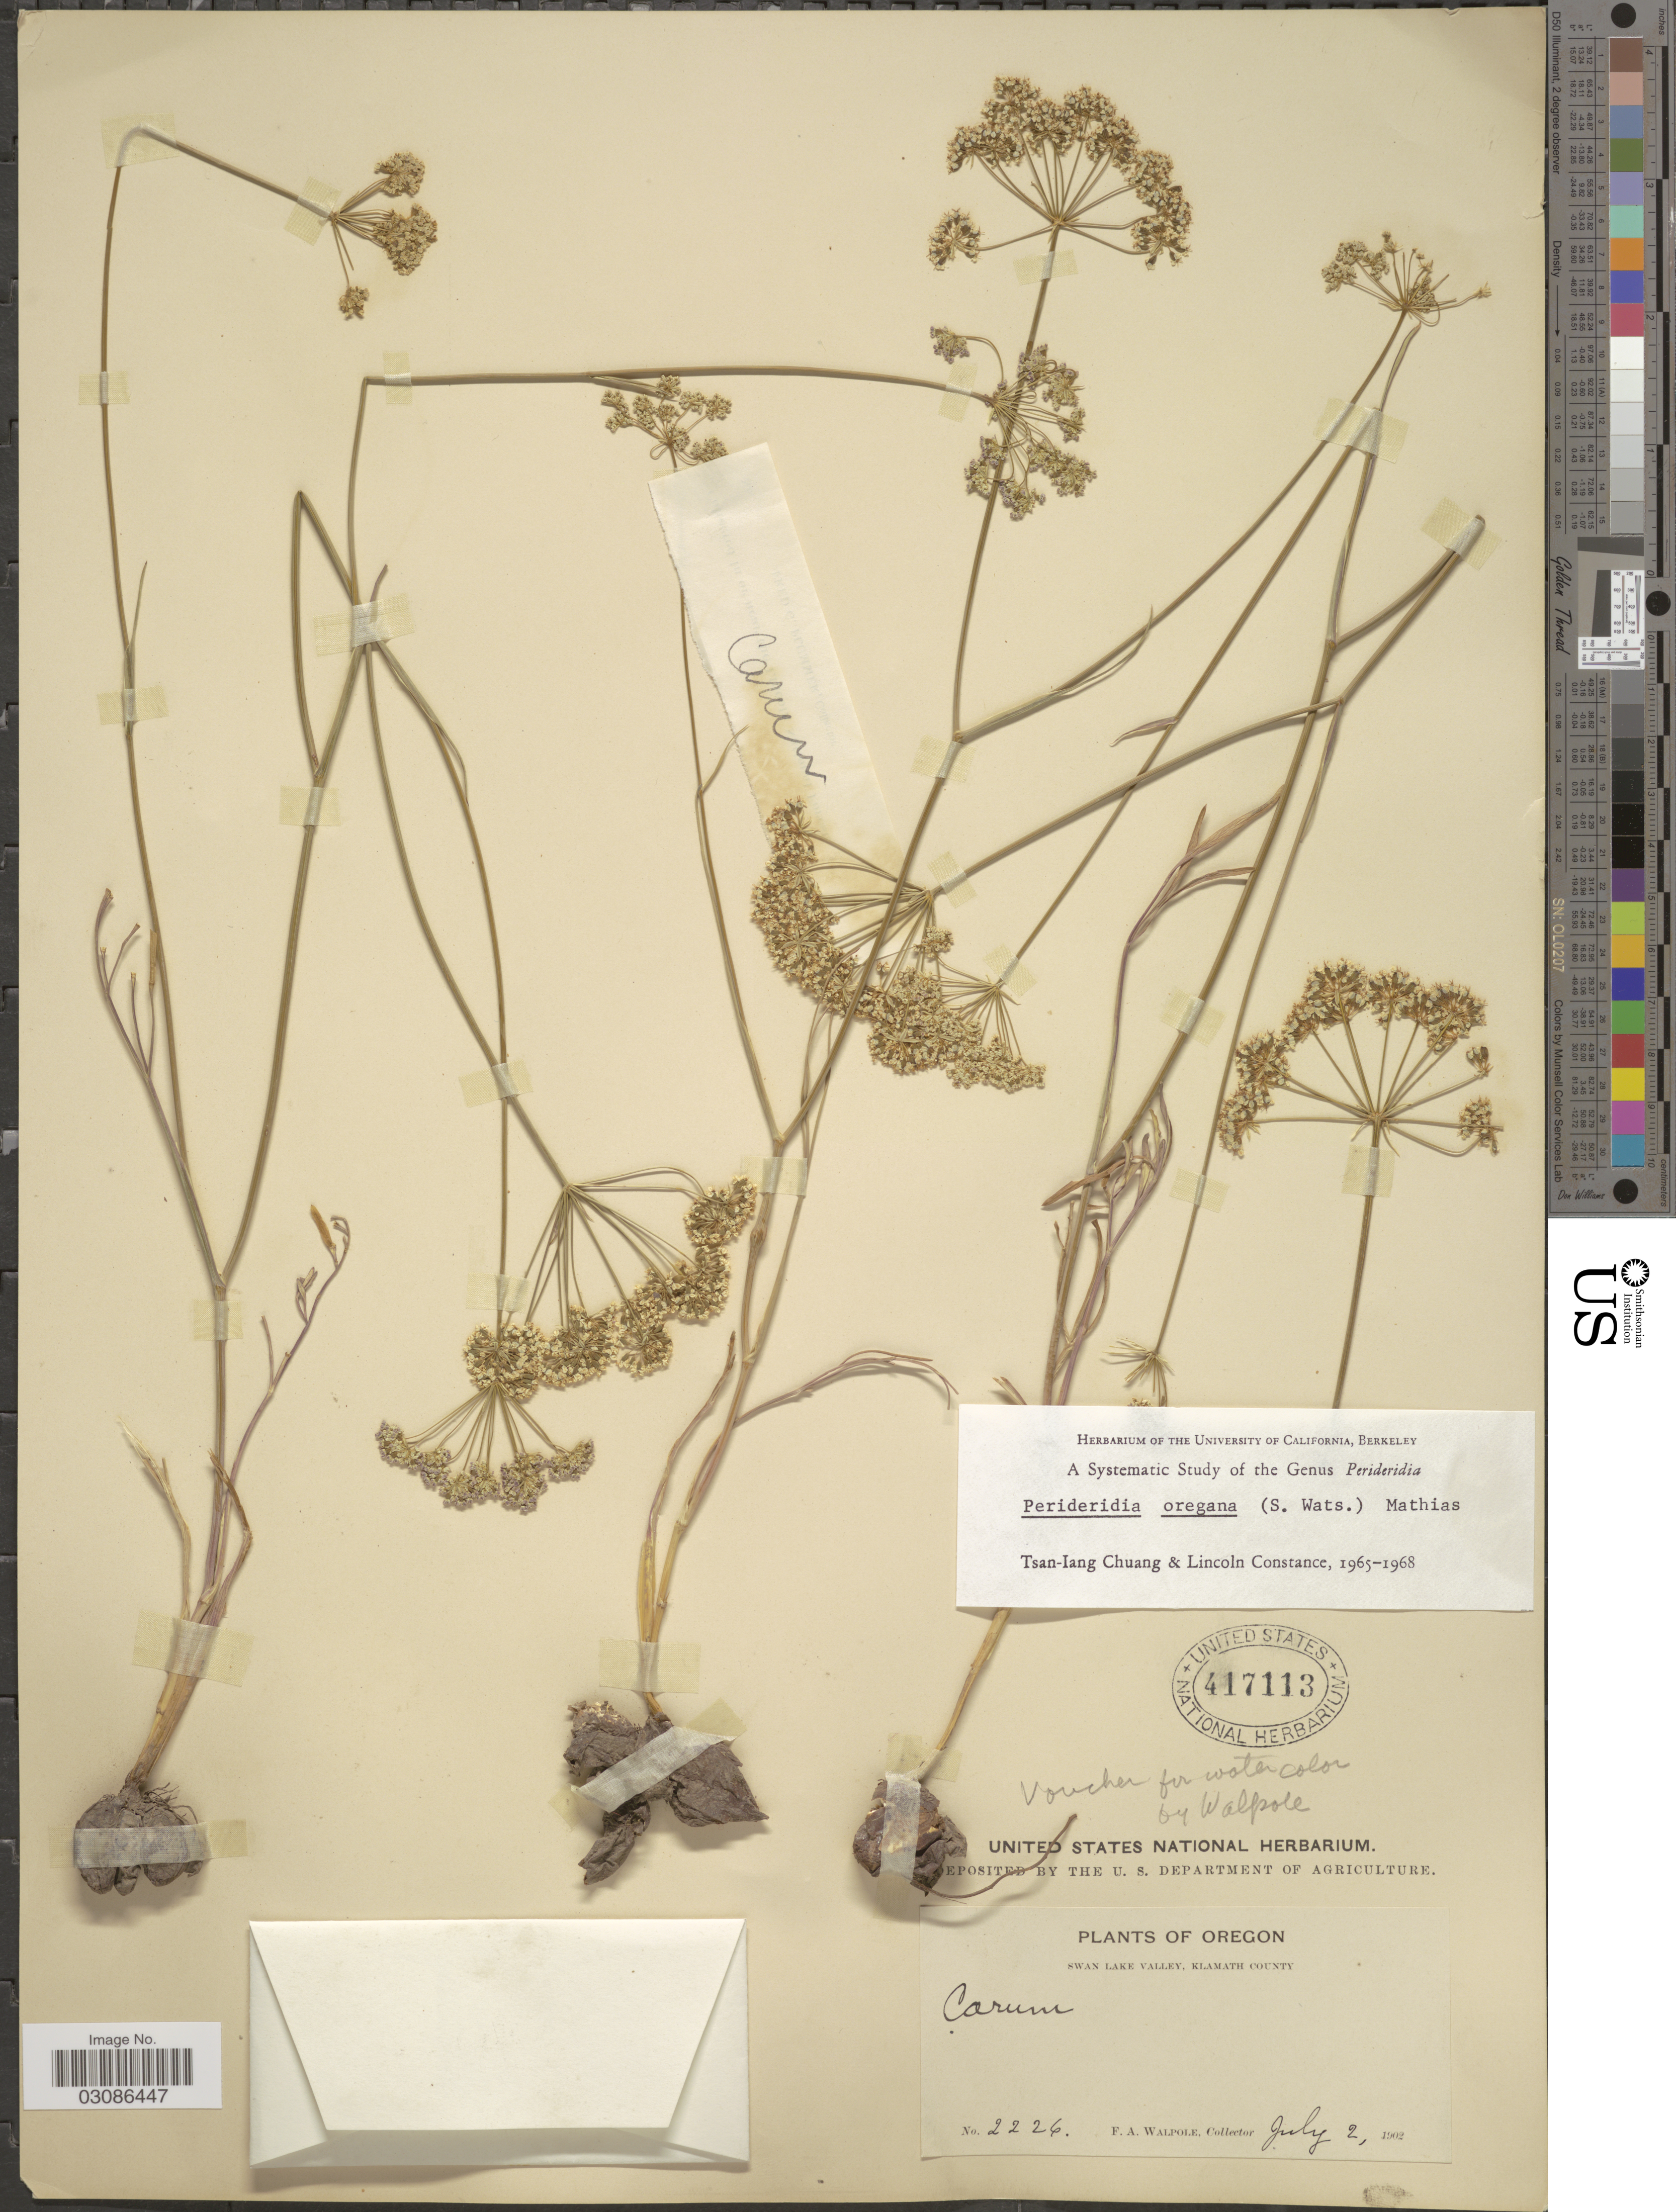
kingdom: Plantae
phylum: Tracheophyta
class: Magnoliopsida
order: Apiales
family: Apiaceae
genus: Perideridia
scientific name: Perideridia oregana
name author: (S. Watson) Mathias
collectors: F. Walpole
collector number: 2226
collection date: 1902-07-02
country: United States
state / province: Oregon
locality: Swan Lake Valley, Klamath County.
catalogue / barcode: US 417113